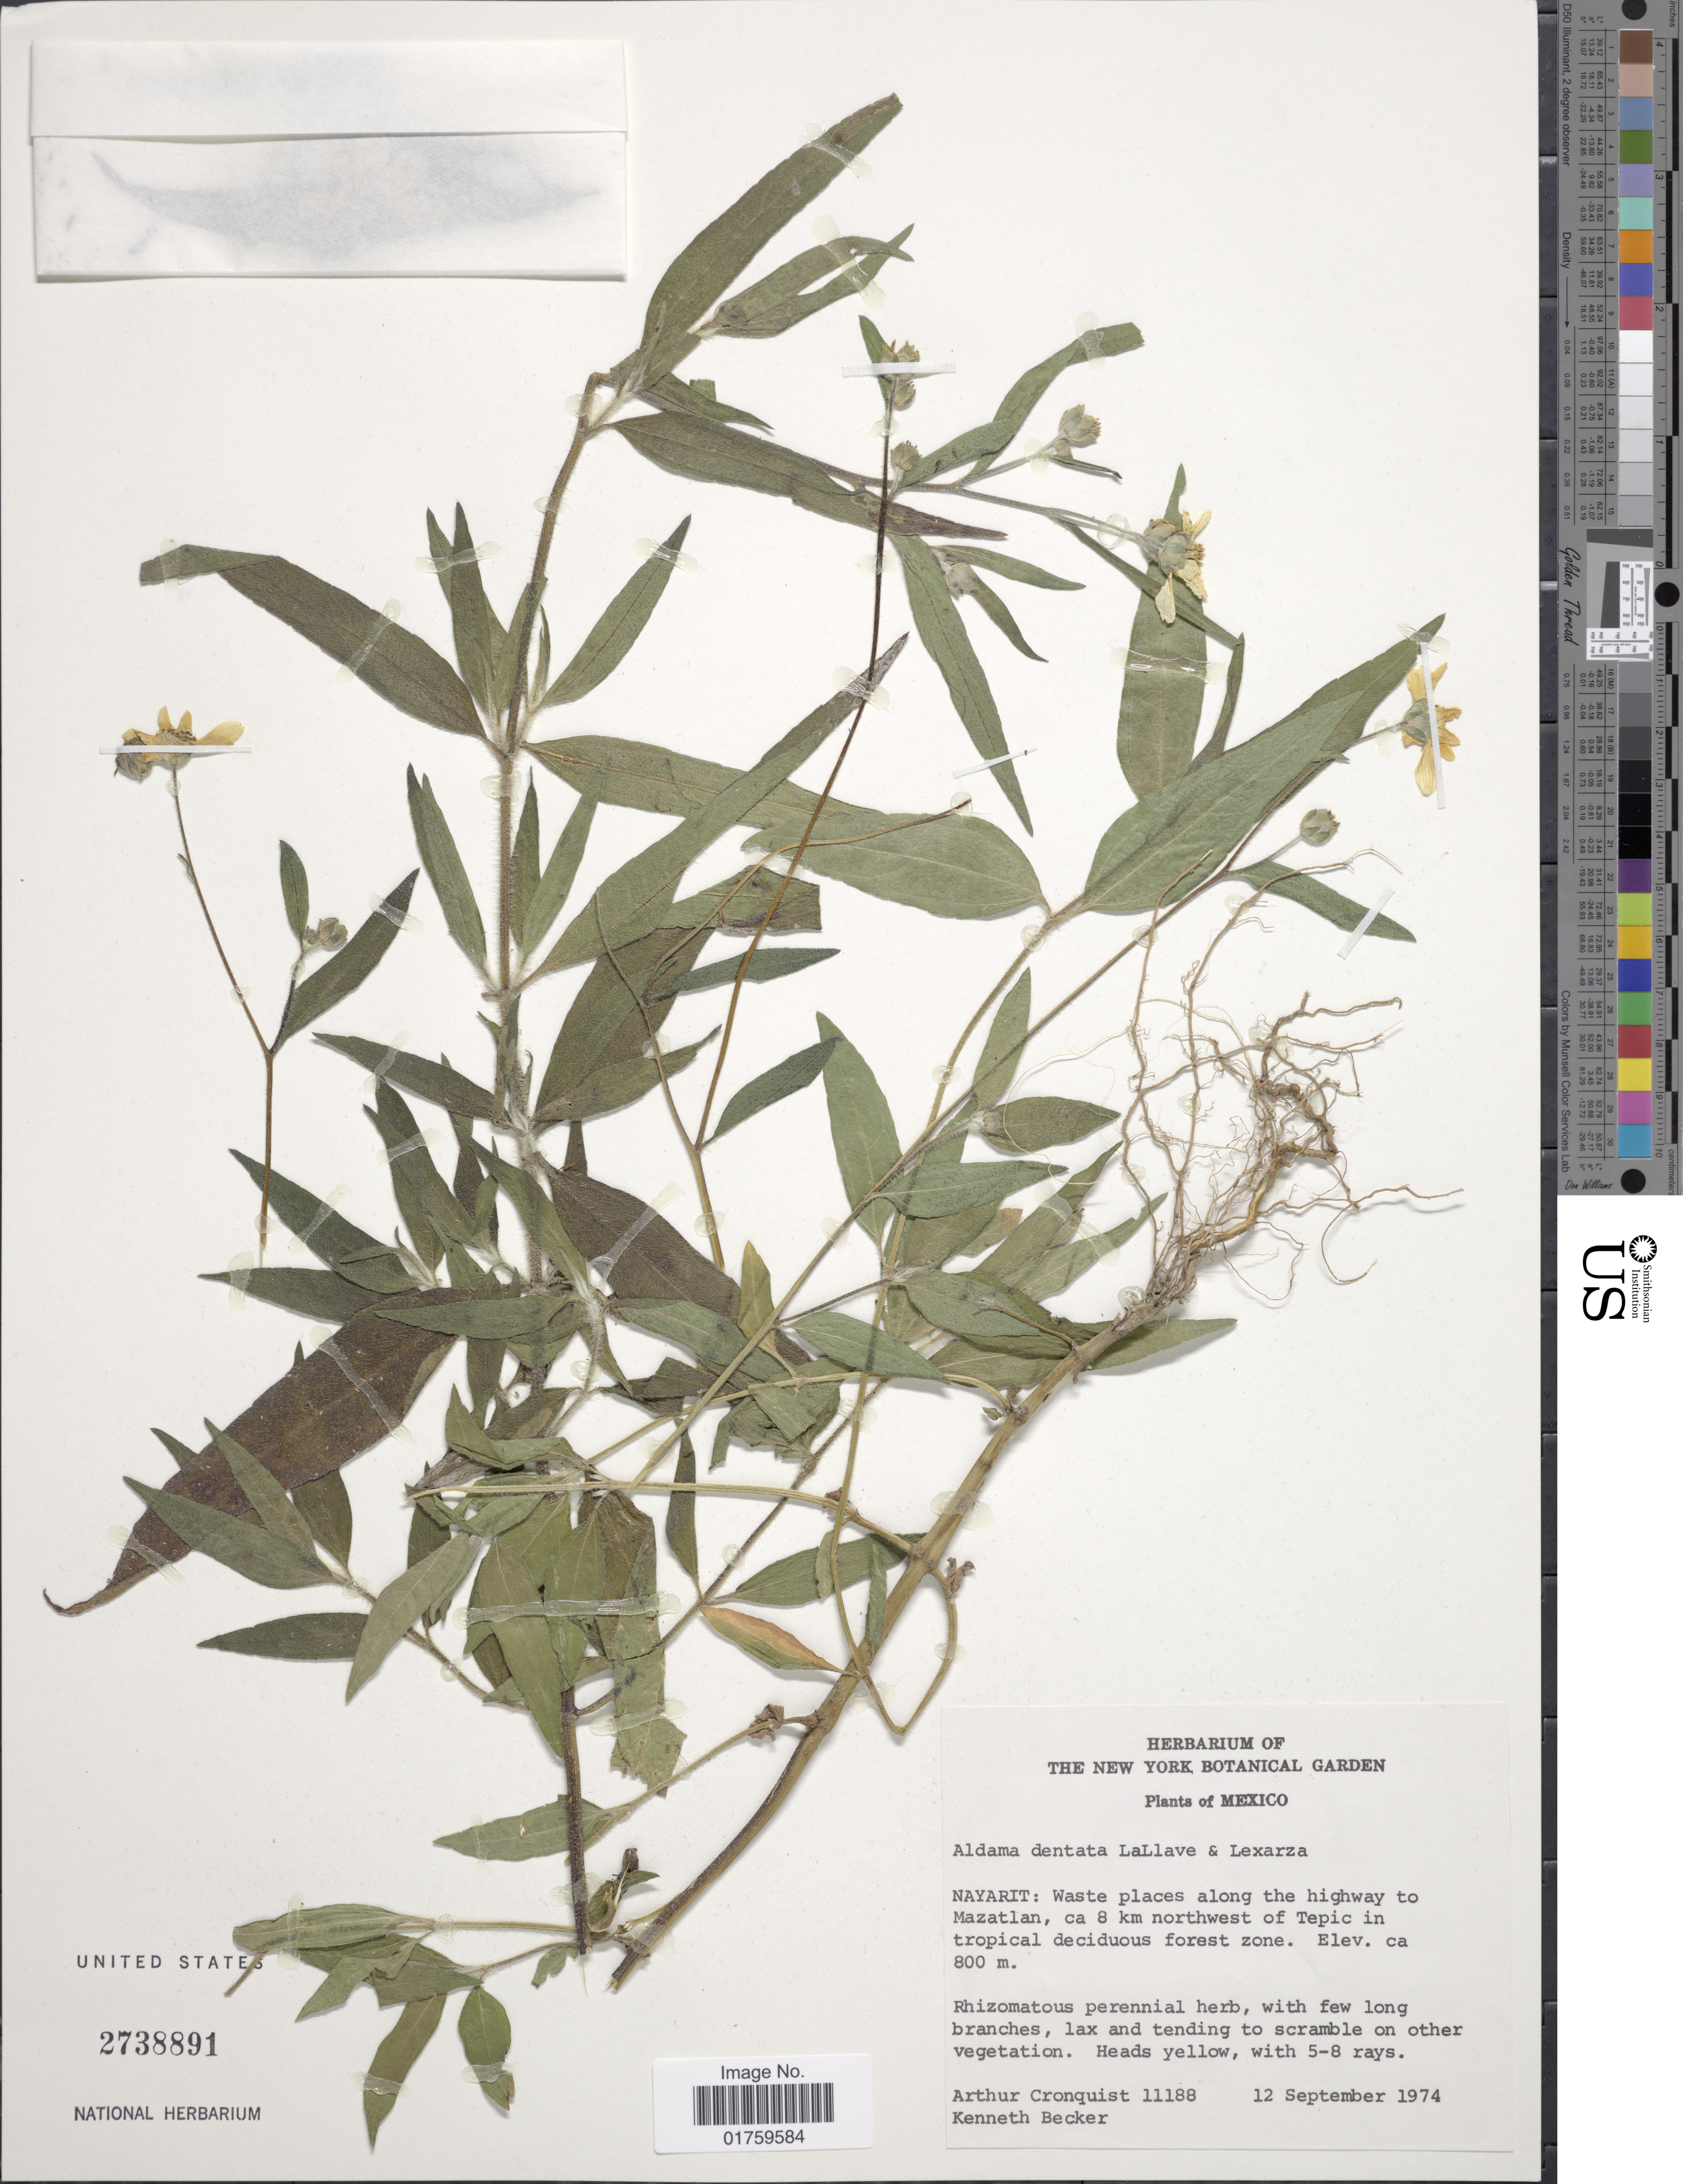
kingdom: Plantae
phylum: Tracheophyta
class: Magnoliopsida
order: Asterales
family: Asteraceae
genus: Aldama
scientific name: Aldama dentata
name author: La Llave ex La Llave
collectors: A. J. Cronquist & K. M. Becker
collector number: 11188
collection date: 1974-09-12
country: Mexico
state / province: Nayarit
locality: Waste places along the highway to Mazatlan, ca 8 km northwest of Tepic in tropical deciduous forest zone.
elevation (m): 800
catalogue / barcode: US 2738891